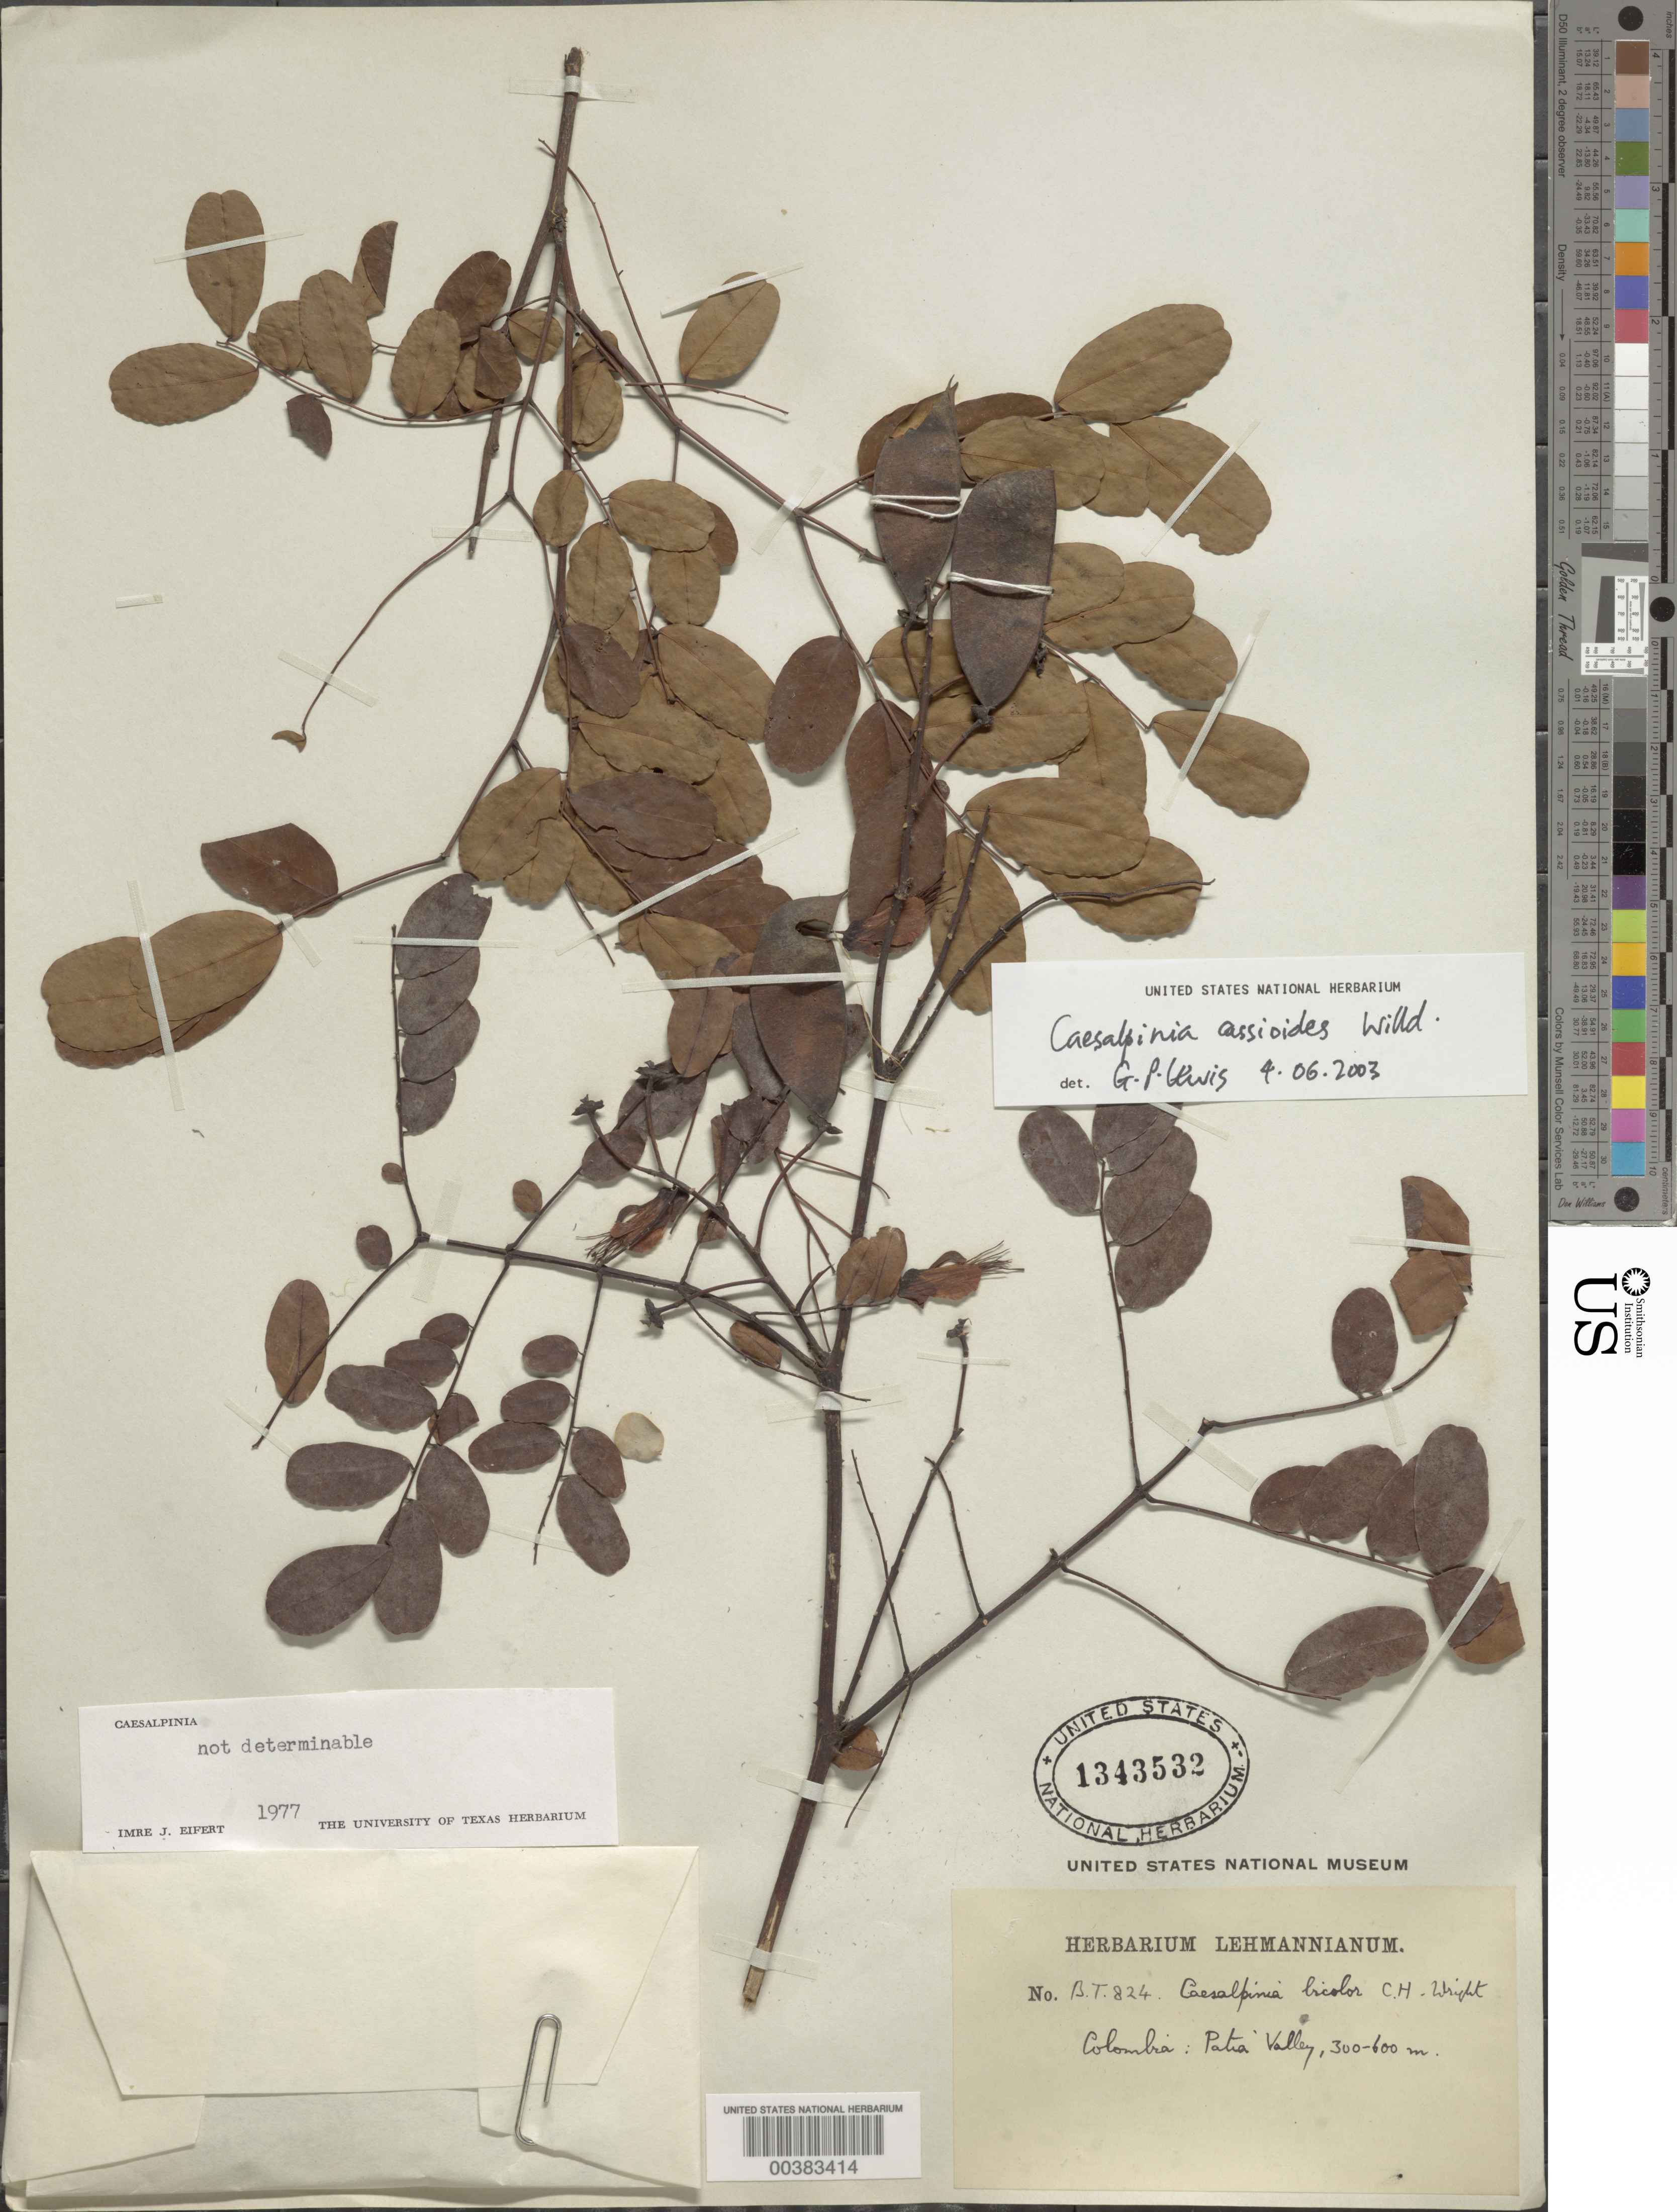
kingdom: Plantae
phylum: Tracheophyta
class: Magnoliopsida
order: Fabales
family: Fabaceae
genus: Caesalpinia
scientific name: Caesalpinia cassioides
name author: Willd.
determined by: Lewis, Gwilym P.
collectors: F. C. Lehmann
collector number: B.t. 824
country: Colombia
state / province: Cauca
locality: Patia Valley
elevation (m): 300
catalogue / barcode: US 1343532